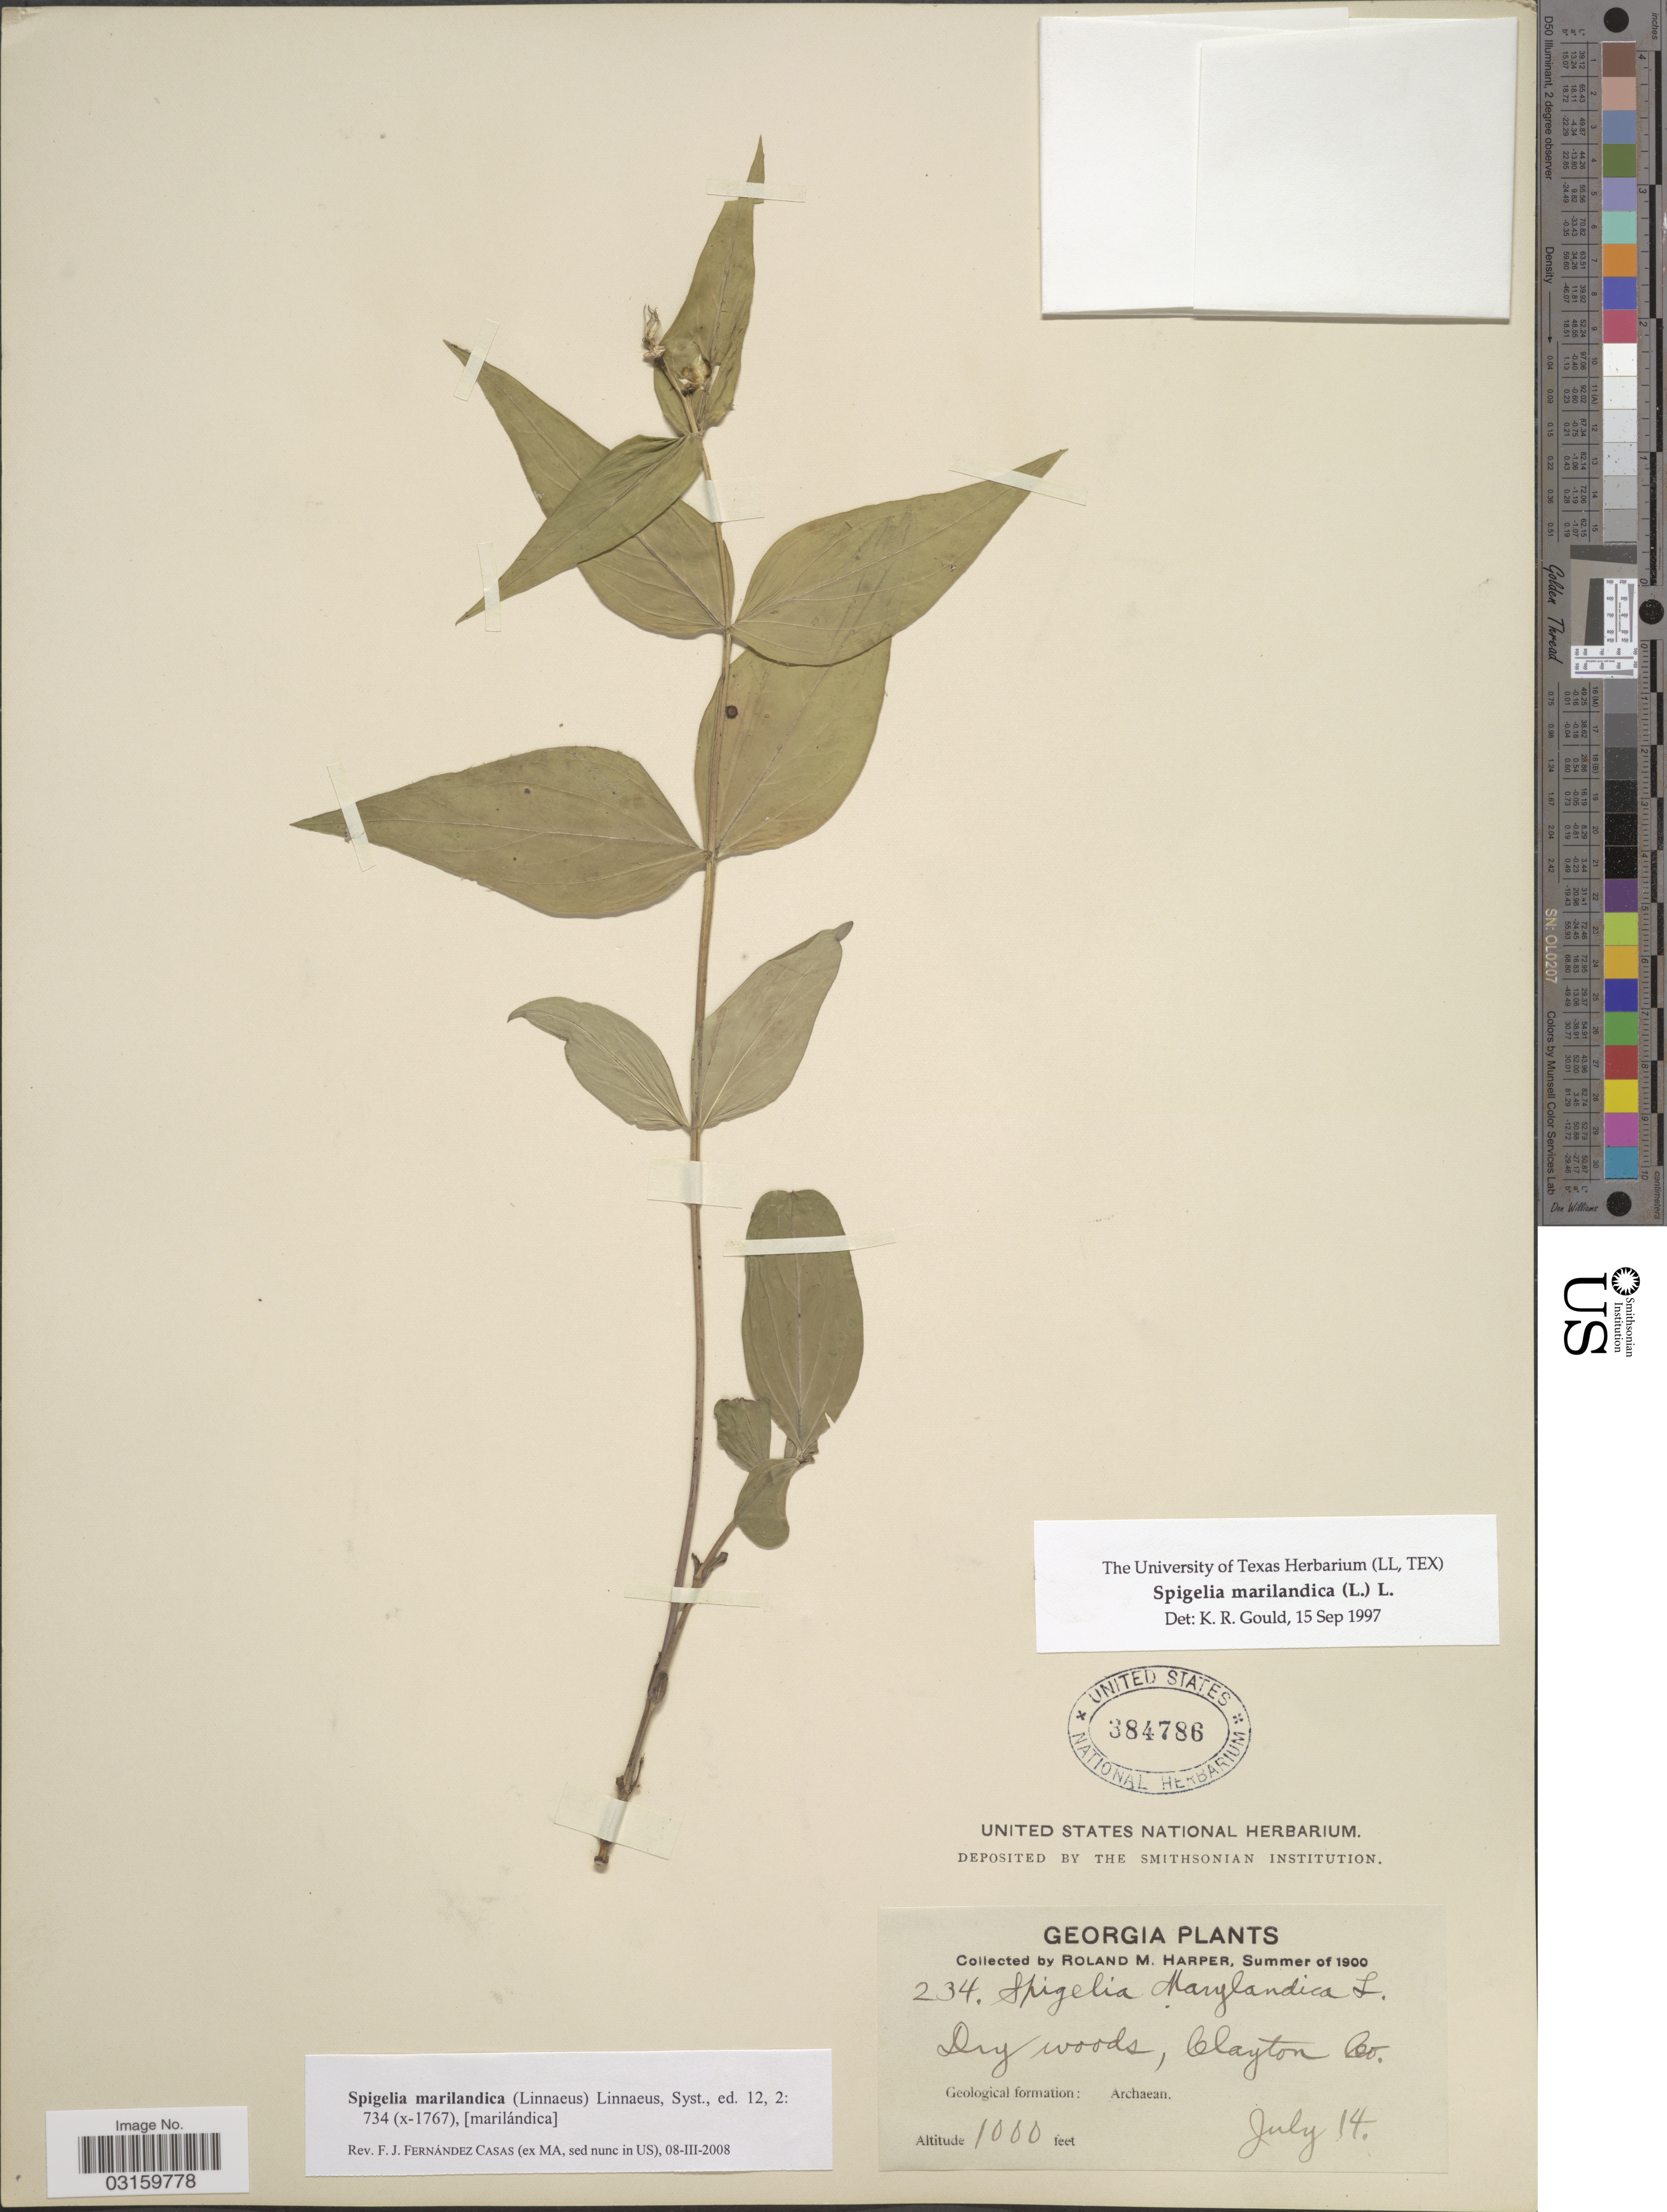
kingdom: Plantae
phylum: Tracheophyta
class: Magnoliopsida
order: Gentianales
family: Loganiaceae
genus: Spigelia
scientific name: Spigelia marilandica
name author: (L.) L.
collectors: R. M. Harper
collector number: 234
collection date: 1900-07-14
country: United States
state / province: Georgia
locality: Clayton Co., Geological formation: Archaean.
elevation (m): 305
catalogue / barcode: US 384786